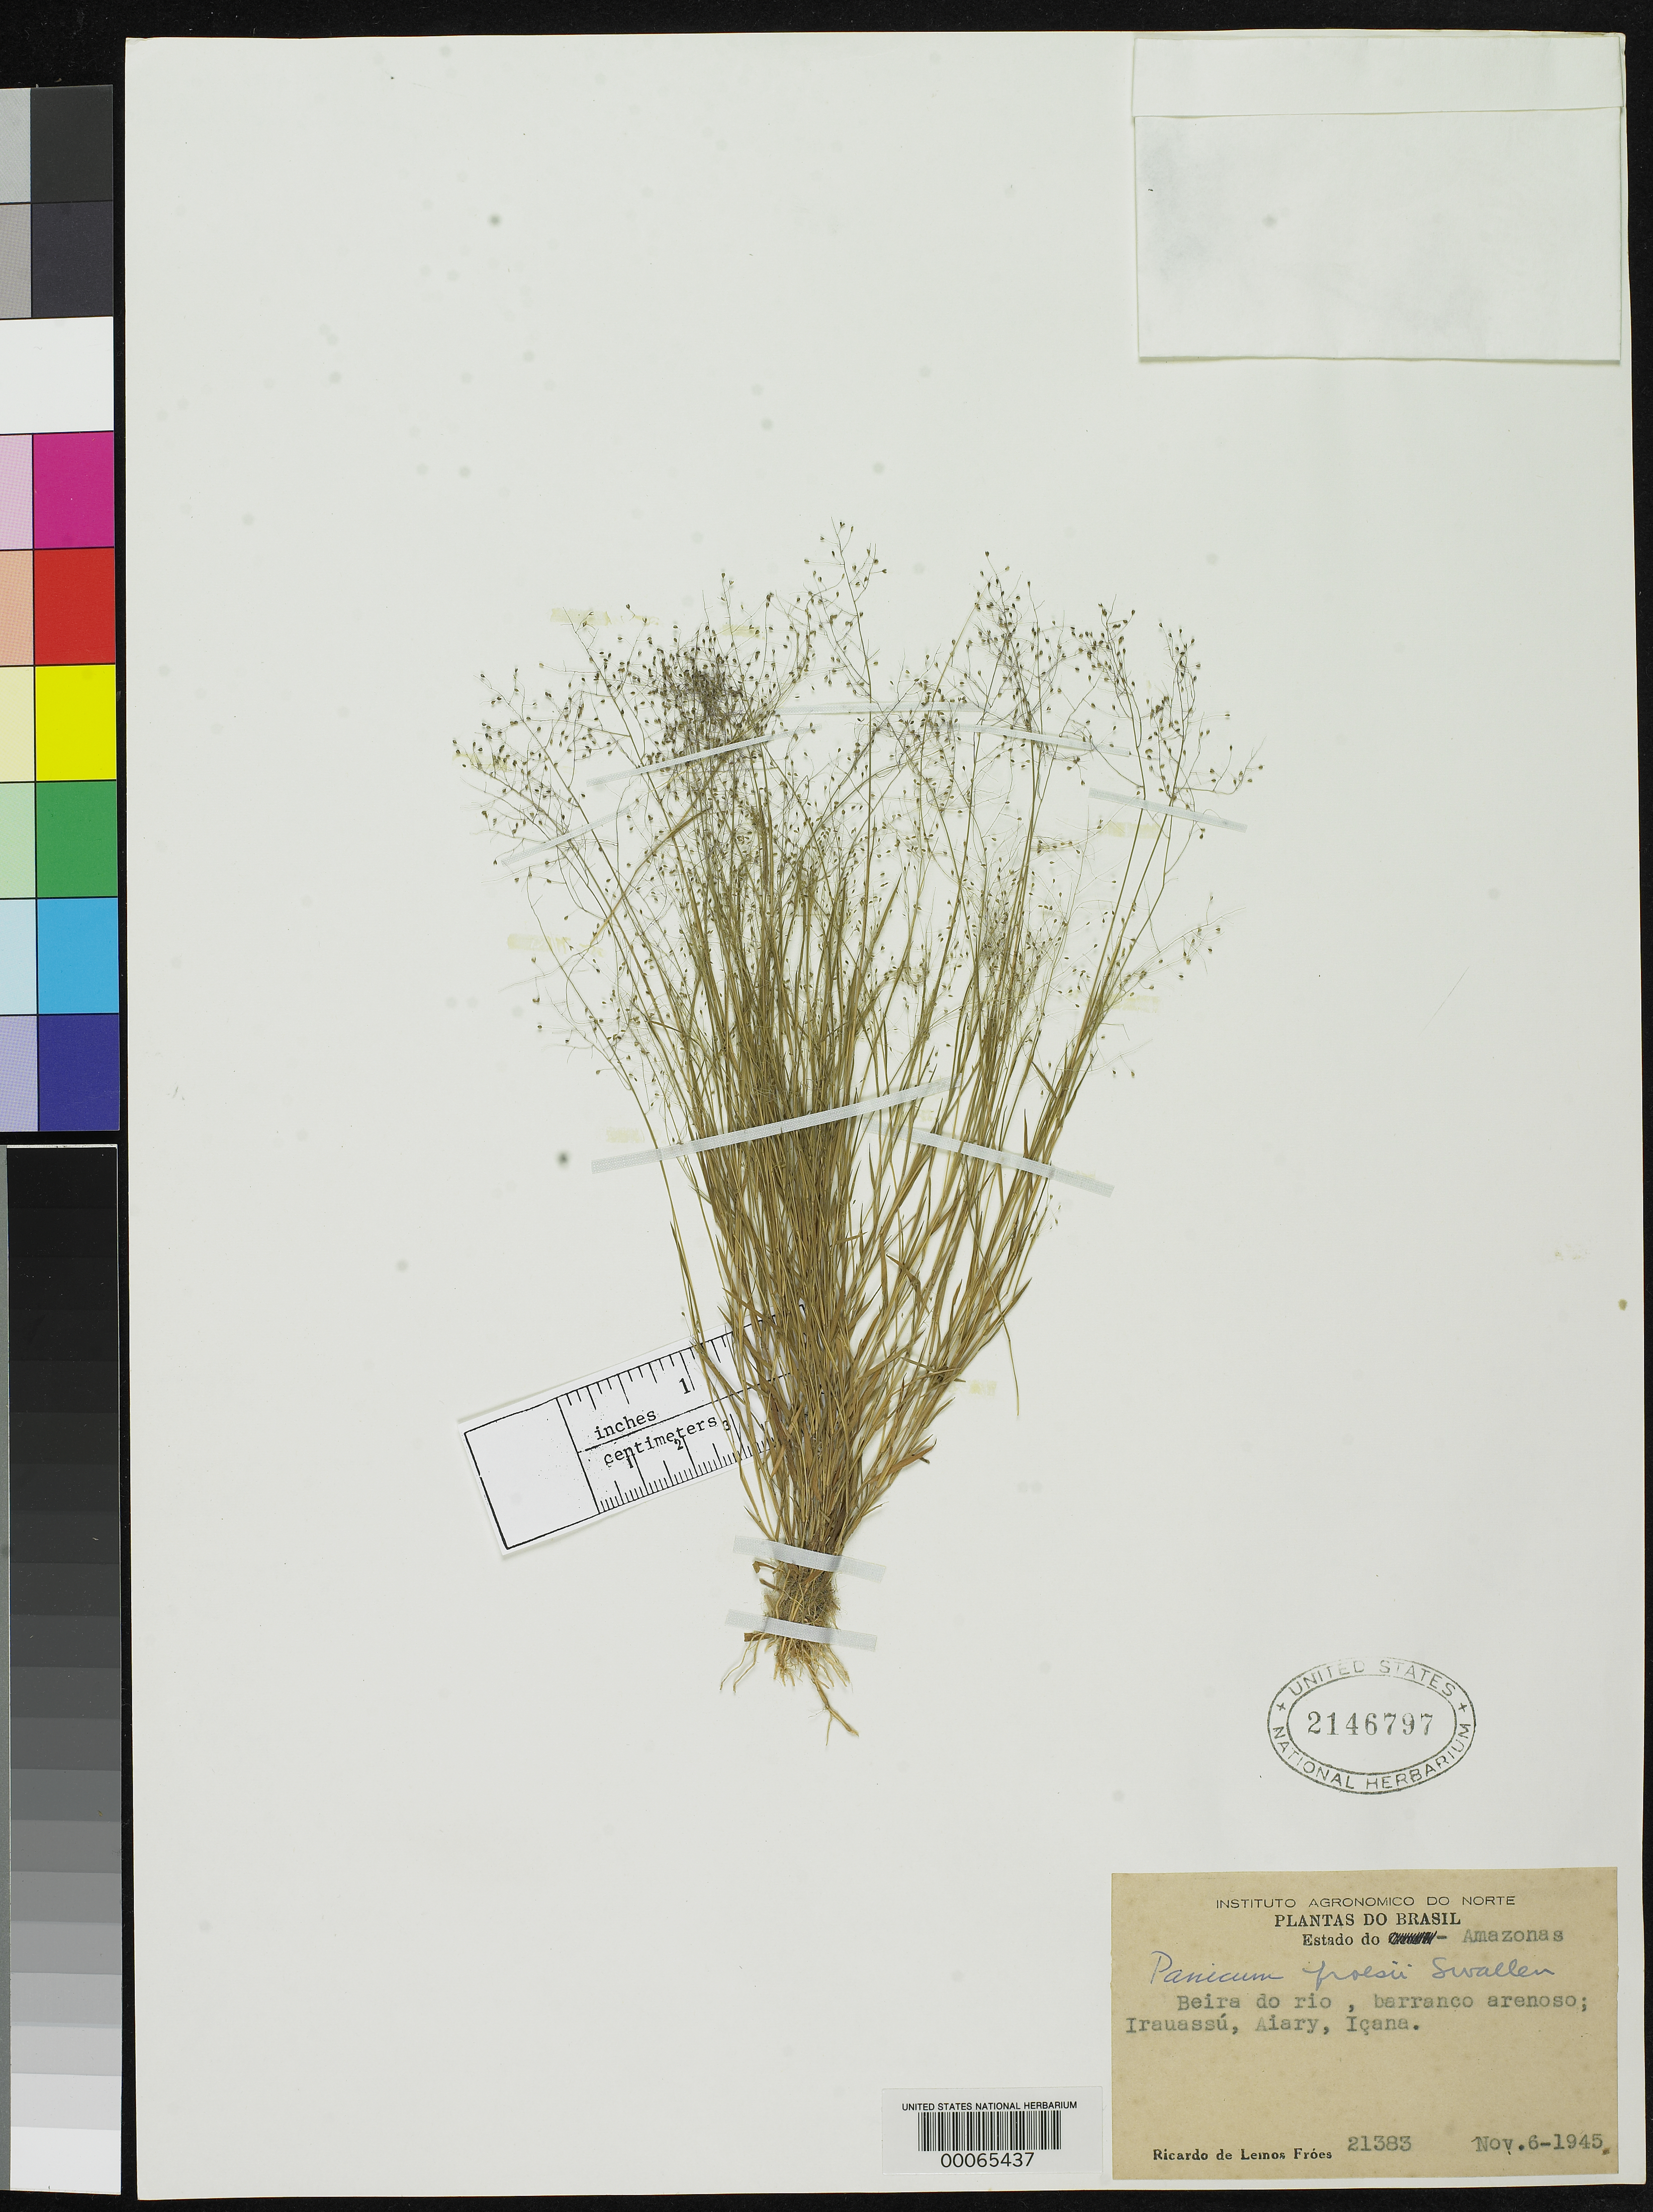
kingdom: Plantae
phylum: Tracheophyta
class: Liliopsida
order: Poales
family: Poaceae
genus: Panicum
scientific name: Panicum froesii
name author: Swallen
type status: Isotype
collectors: R. L. Fróes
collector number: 21383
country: Brazil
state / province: Amazonas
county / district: Irauassu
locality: Icana, Aiary.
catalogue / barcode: US 2146797